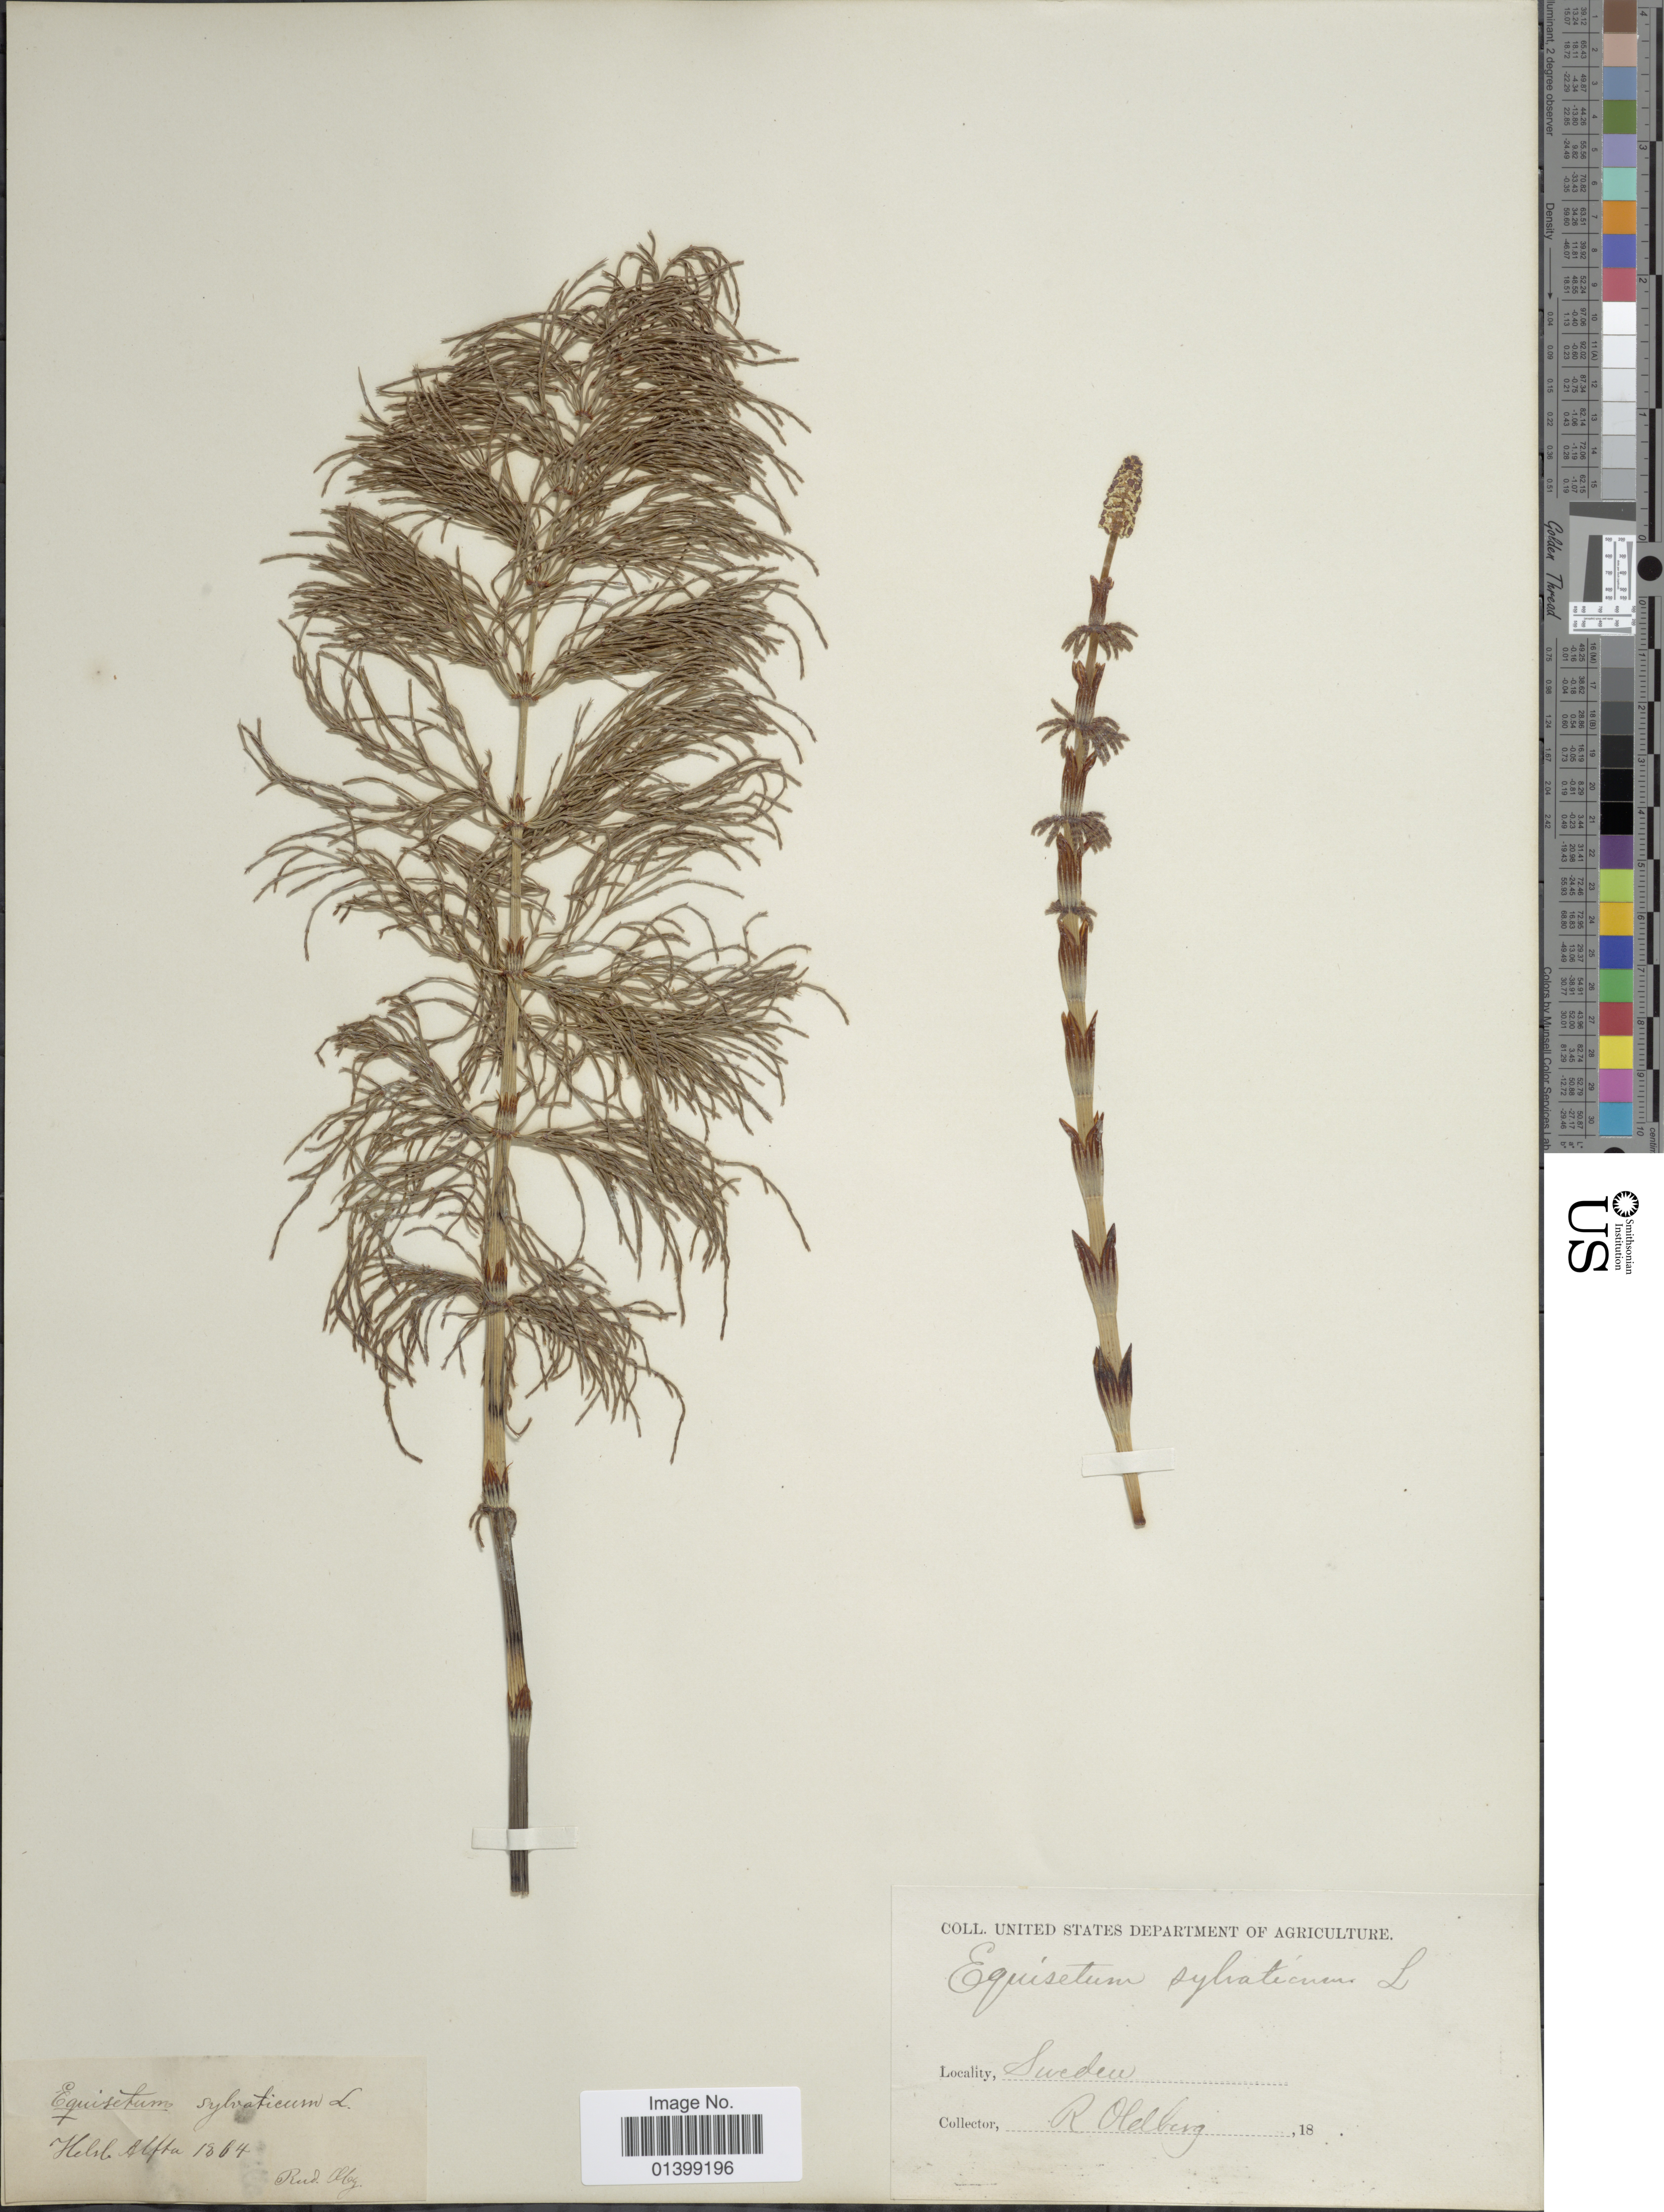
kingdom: Plantae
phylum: Tracheophyta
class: Polypodiopsida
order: Equisetales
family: Equisetaceae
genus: Equisetum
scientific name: Equisetum sylvaticum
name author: L.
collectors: R. Oldberg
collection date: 1864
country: Sweden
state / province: Gävleborg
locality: Alfta